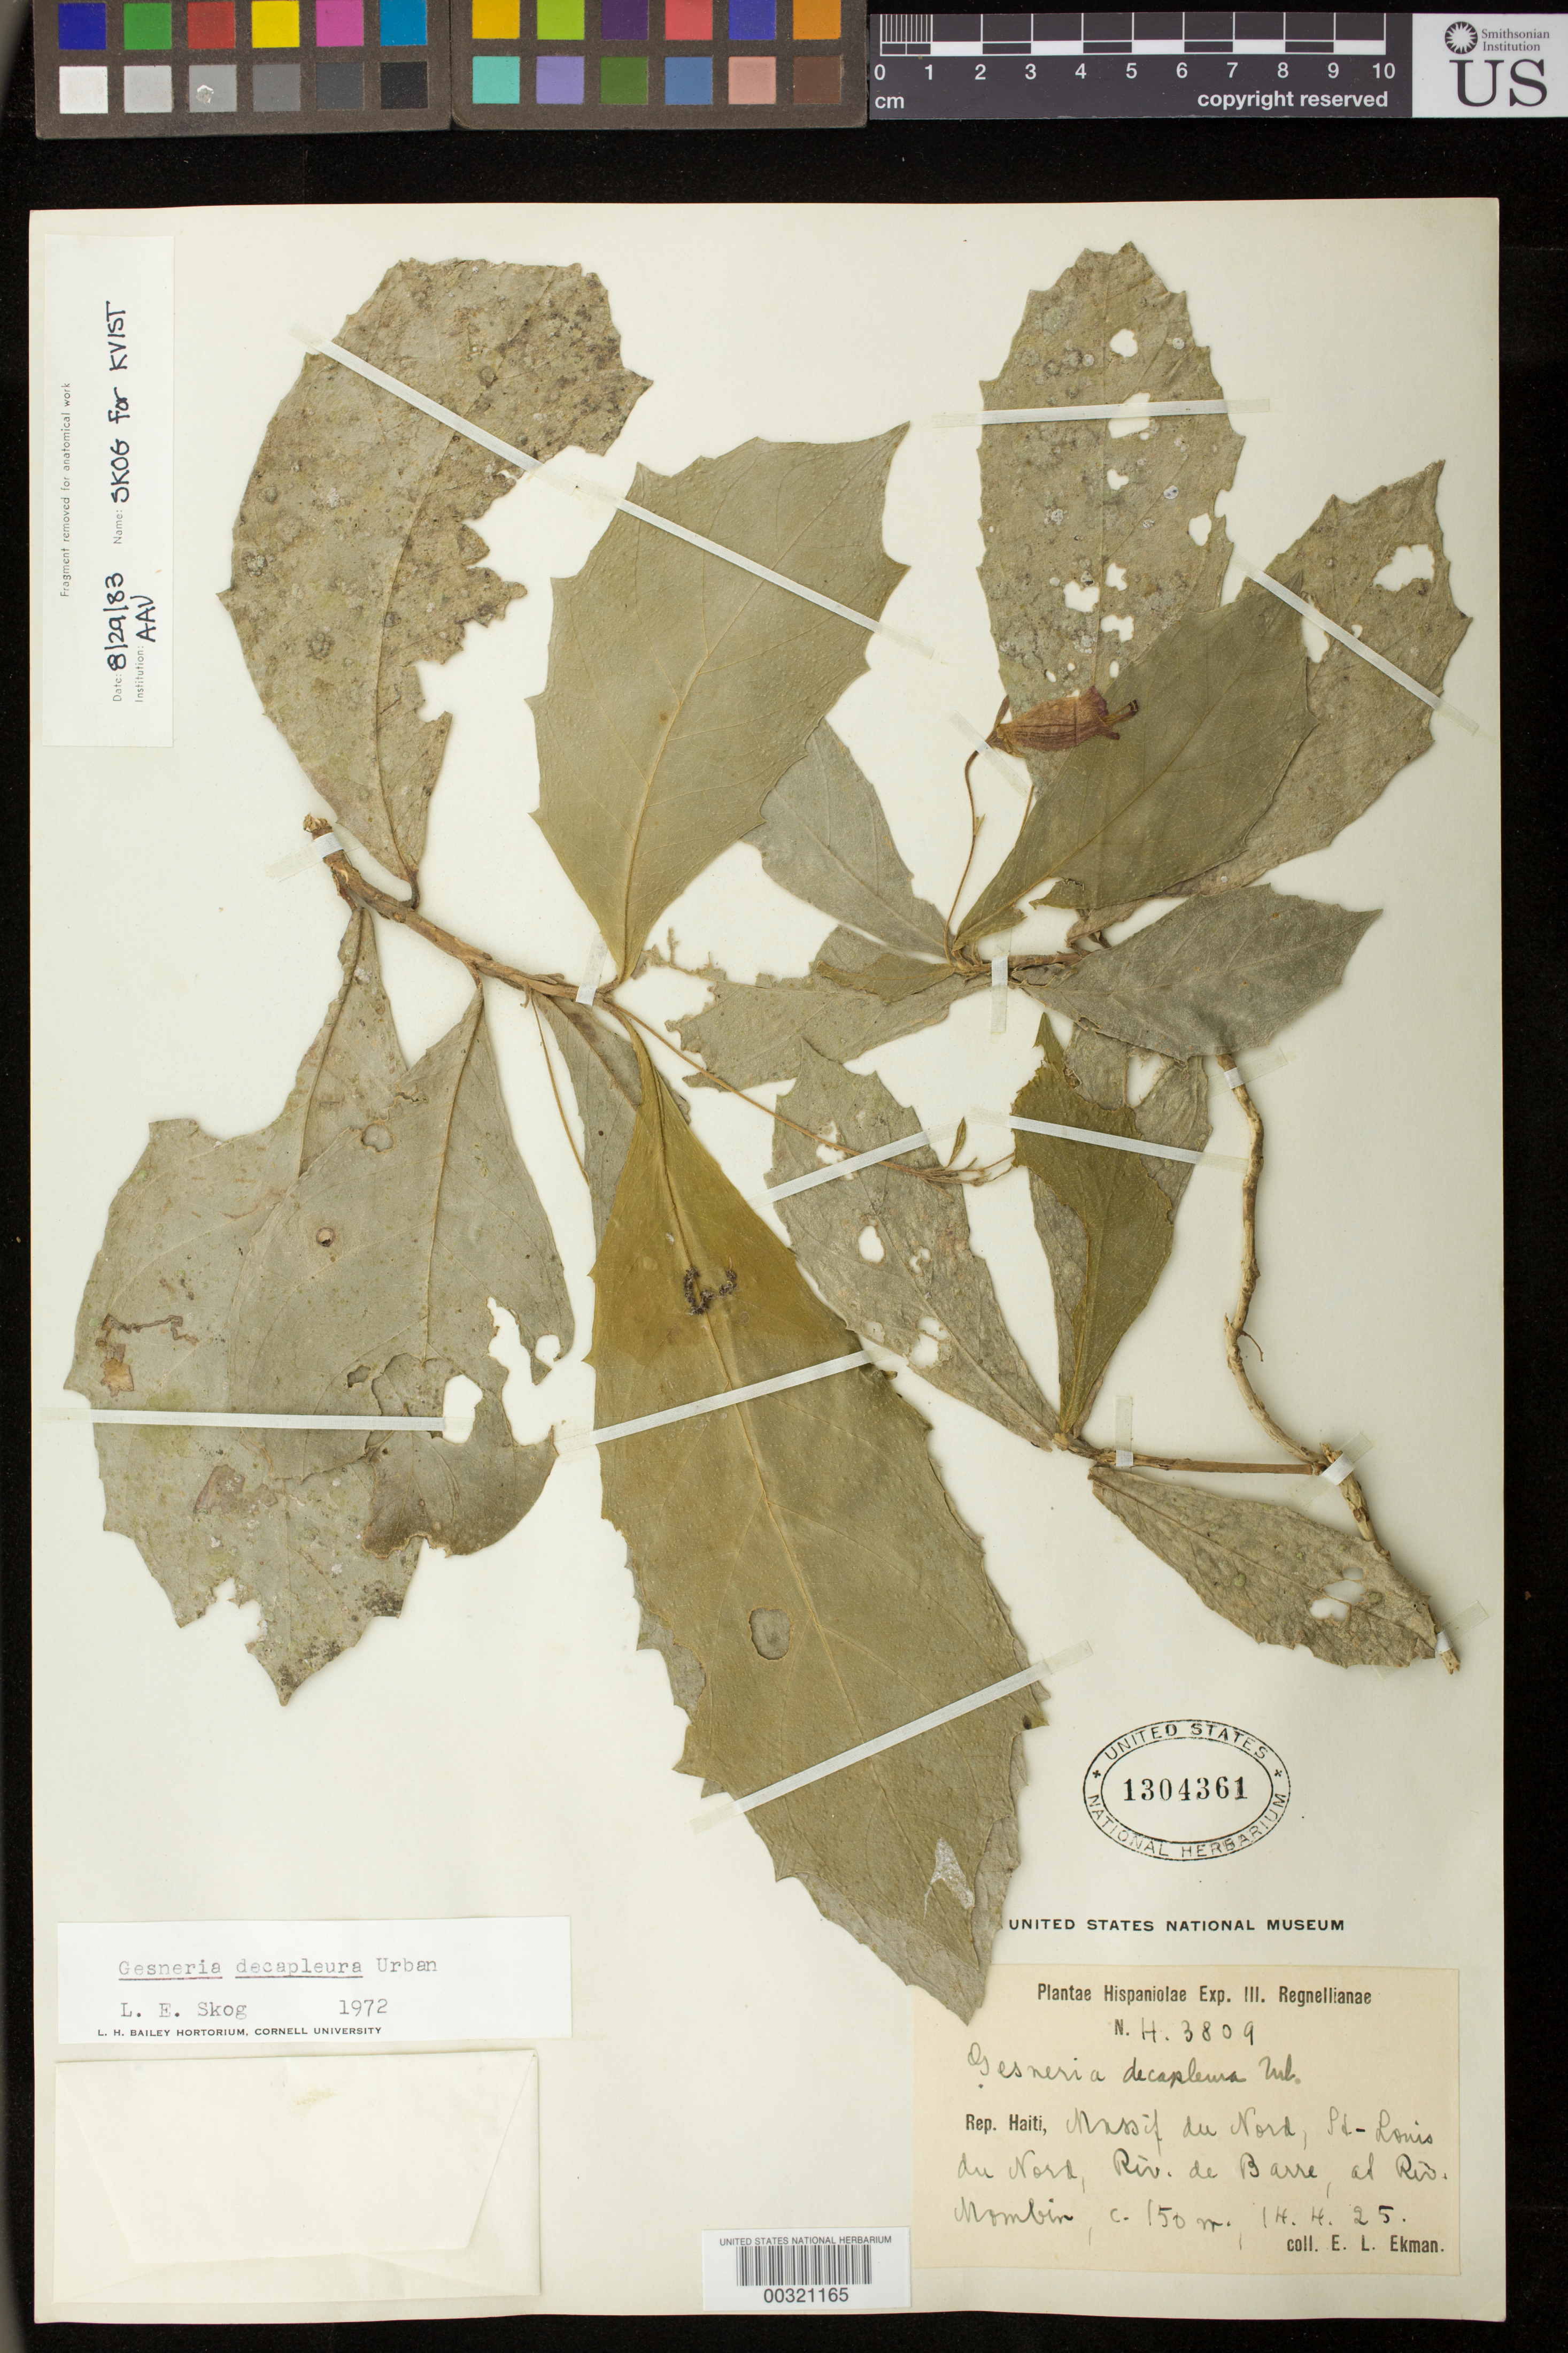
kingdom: Plantae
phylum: Tracheophyta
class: Magnoliopsida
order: Lamiales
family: Gesneriaceae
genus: Gesneria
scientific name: Gesneria decapleura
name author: Urb.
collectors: E. L. Ekman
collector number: H 3809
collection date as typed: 14 Apr 1925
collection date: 1925-04-14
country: Haiti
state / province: Nord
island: Hispaniola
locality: Massif du Nord, St. Louis du Nord, Riv. de Barre, at Riv. Mombin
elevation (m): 150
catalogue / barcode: US 1304361